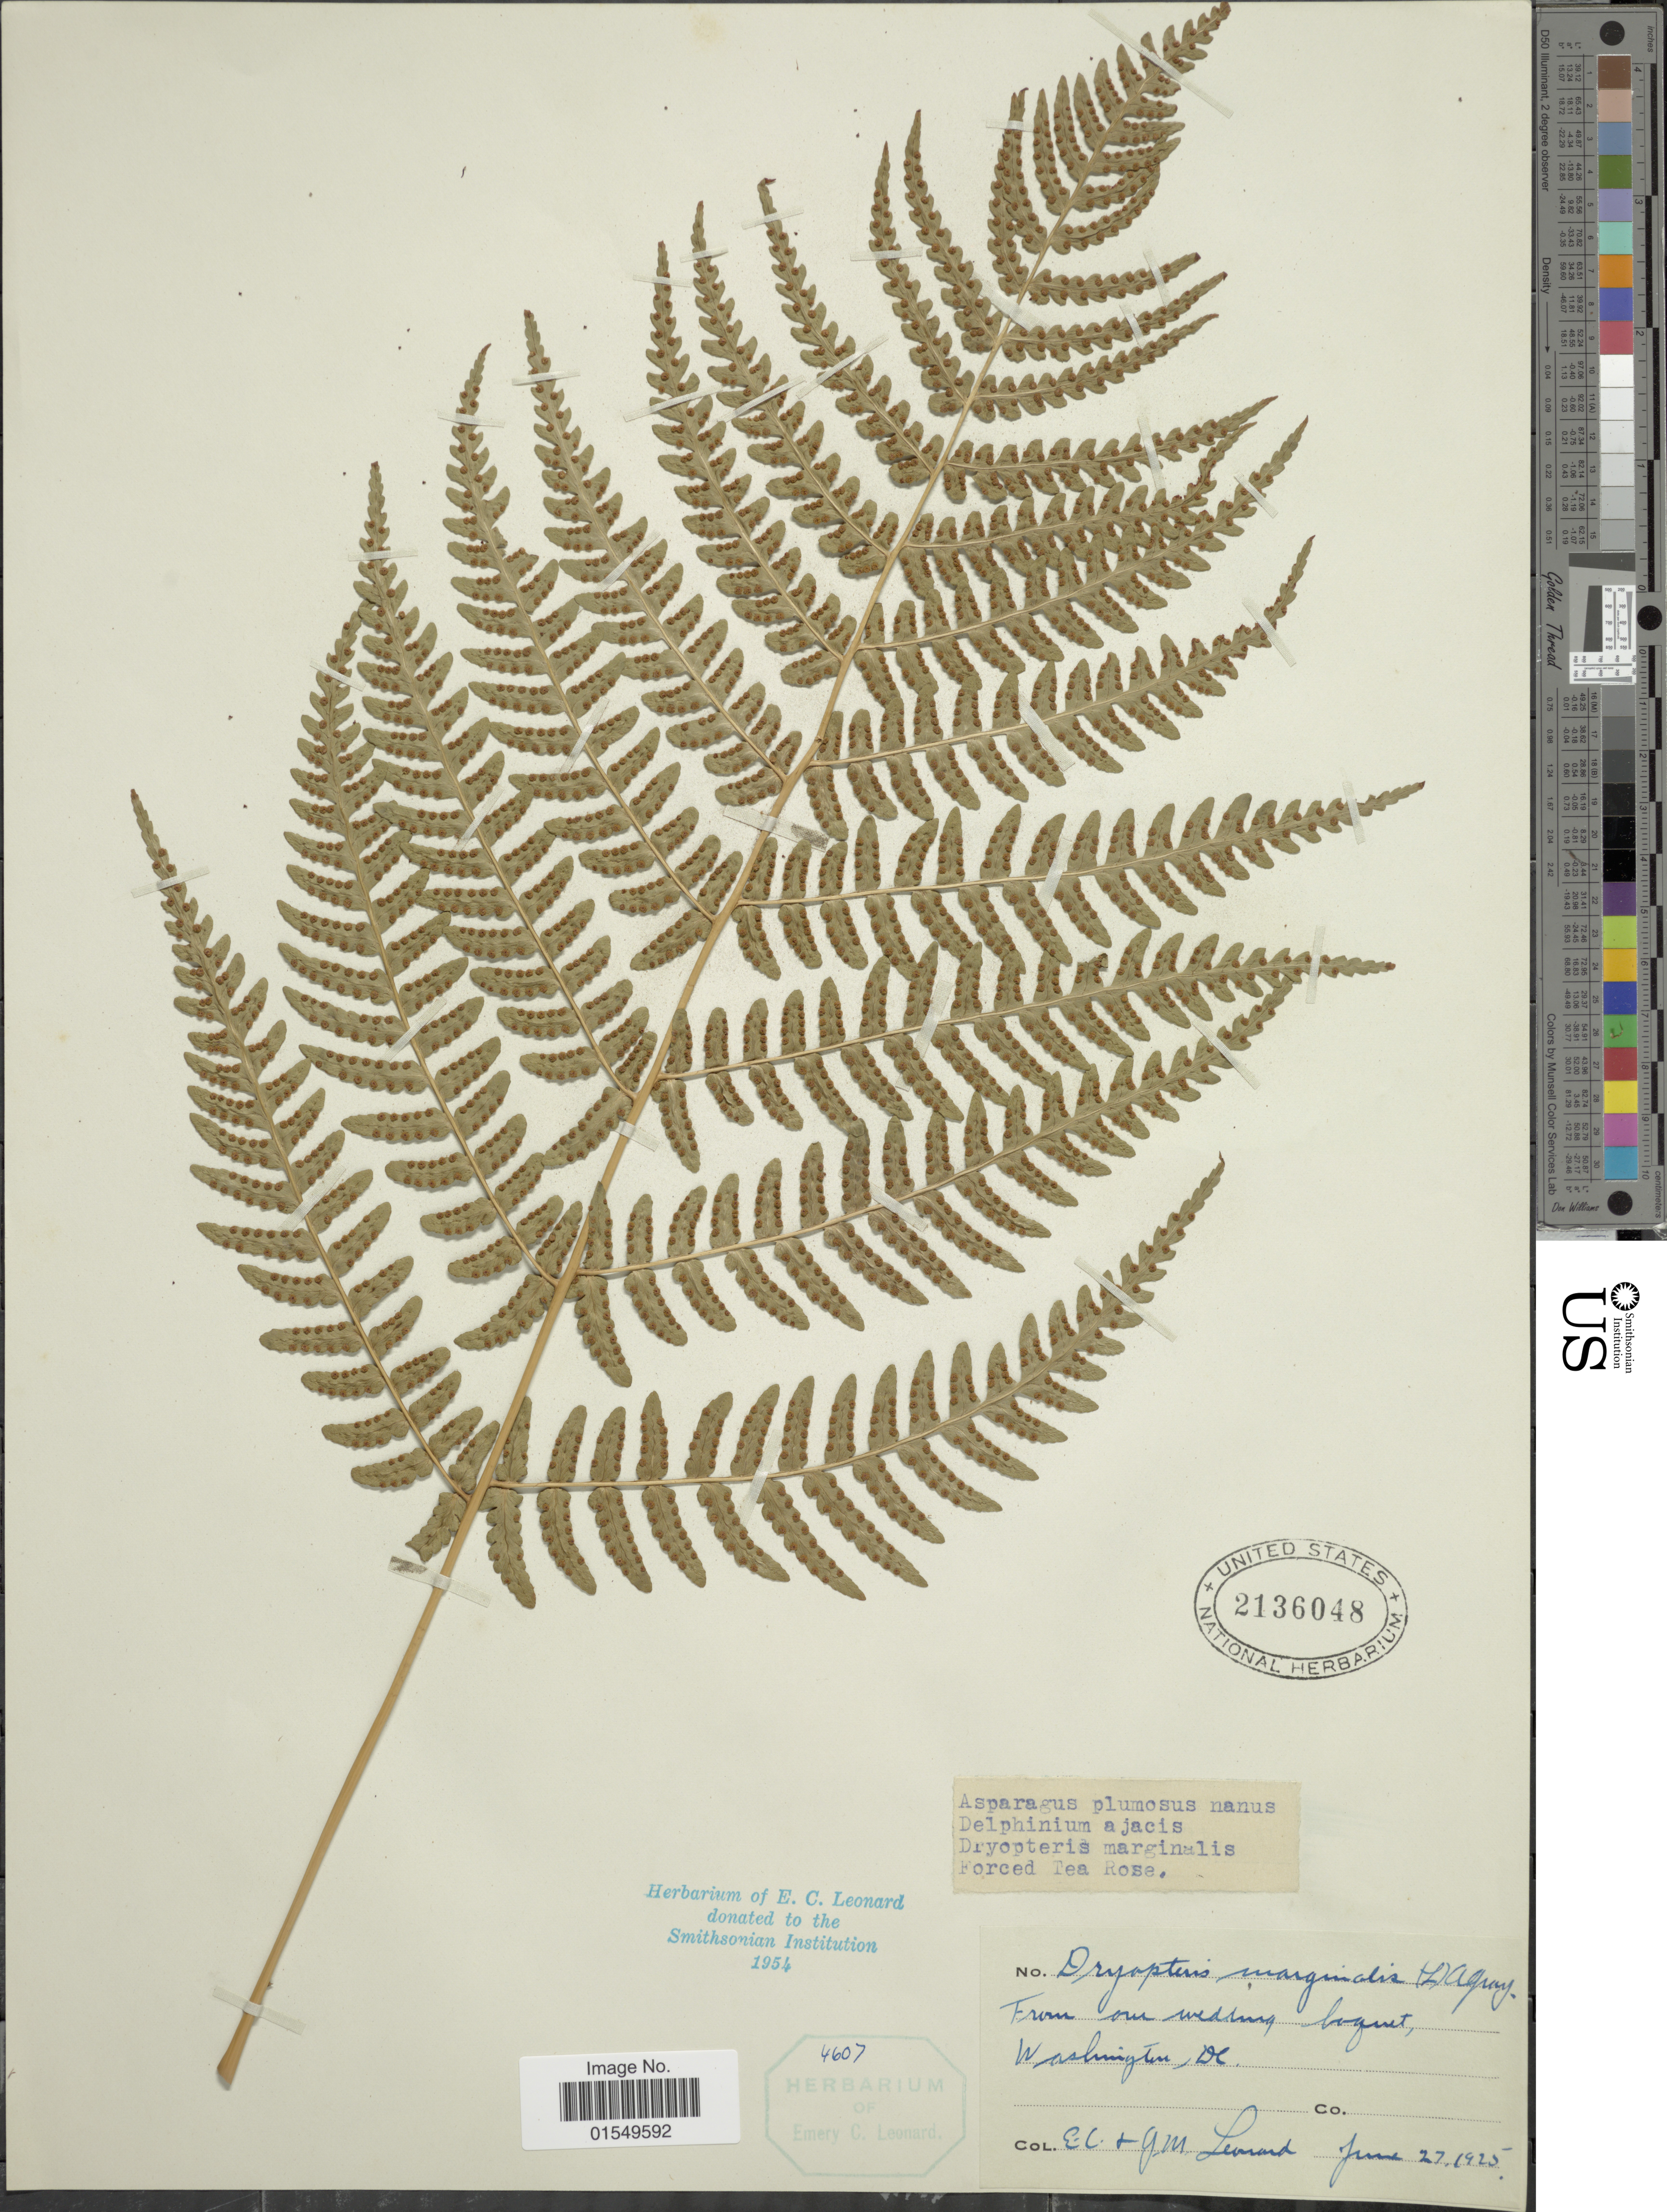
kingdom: Plantae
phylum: Tracheophyta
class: Polypodiopsida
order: Polypodiales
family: Dryopteridaceae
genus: Dryopteris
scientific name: Dryopteris erythrosora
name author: (D.C. Eaton) Kuntze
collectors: E. C. Leonard & G. M. Leonard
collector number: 4607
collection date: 1925-06-27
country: United States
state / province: District of Columbia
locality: Washington D.C.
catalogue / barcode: US 2136048